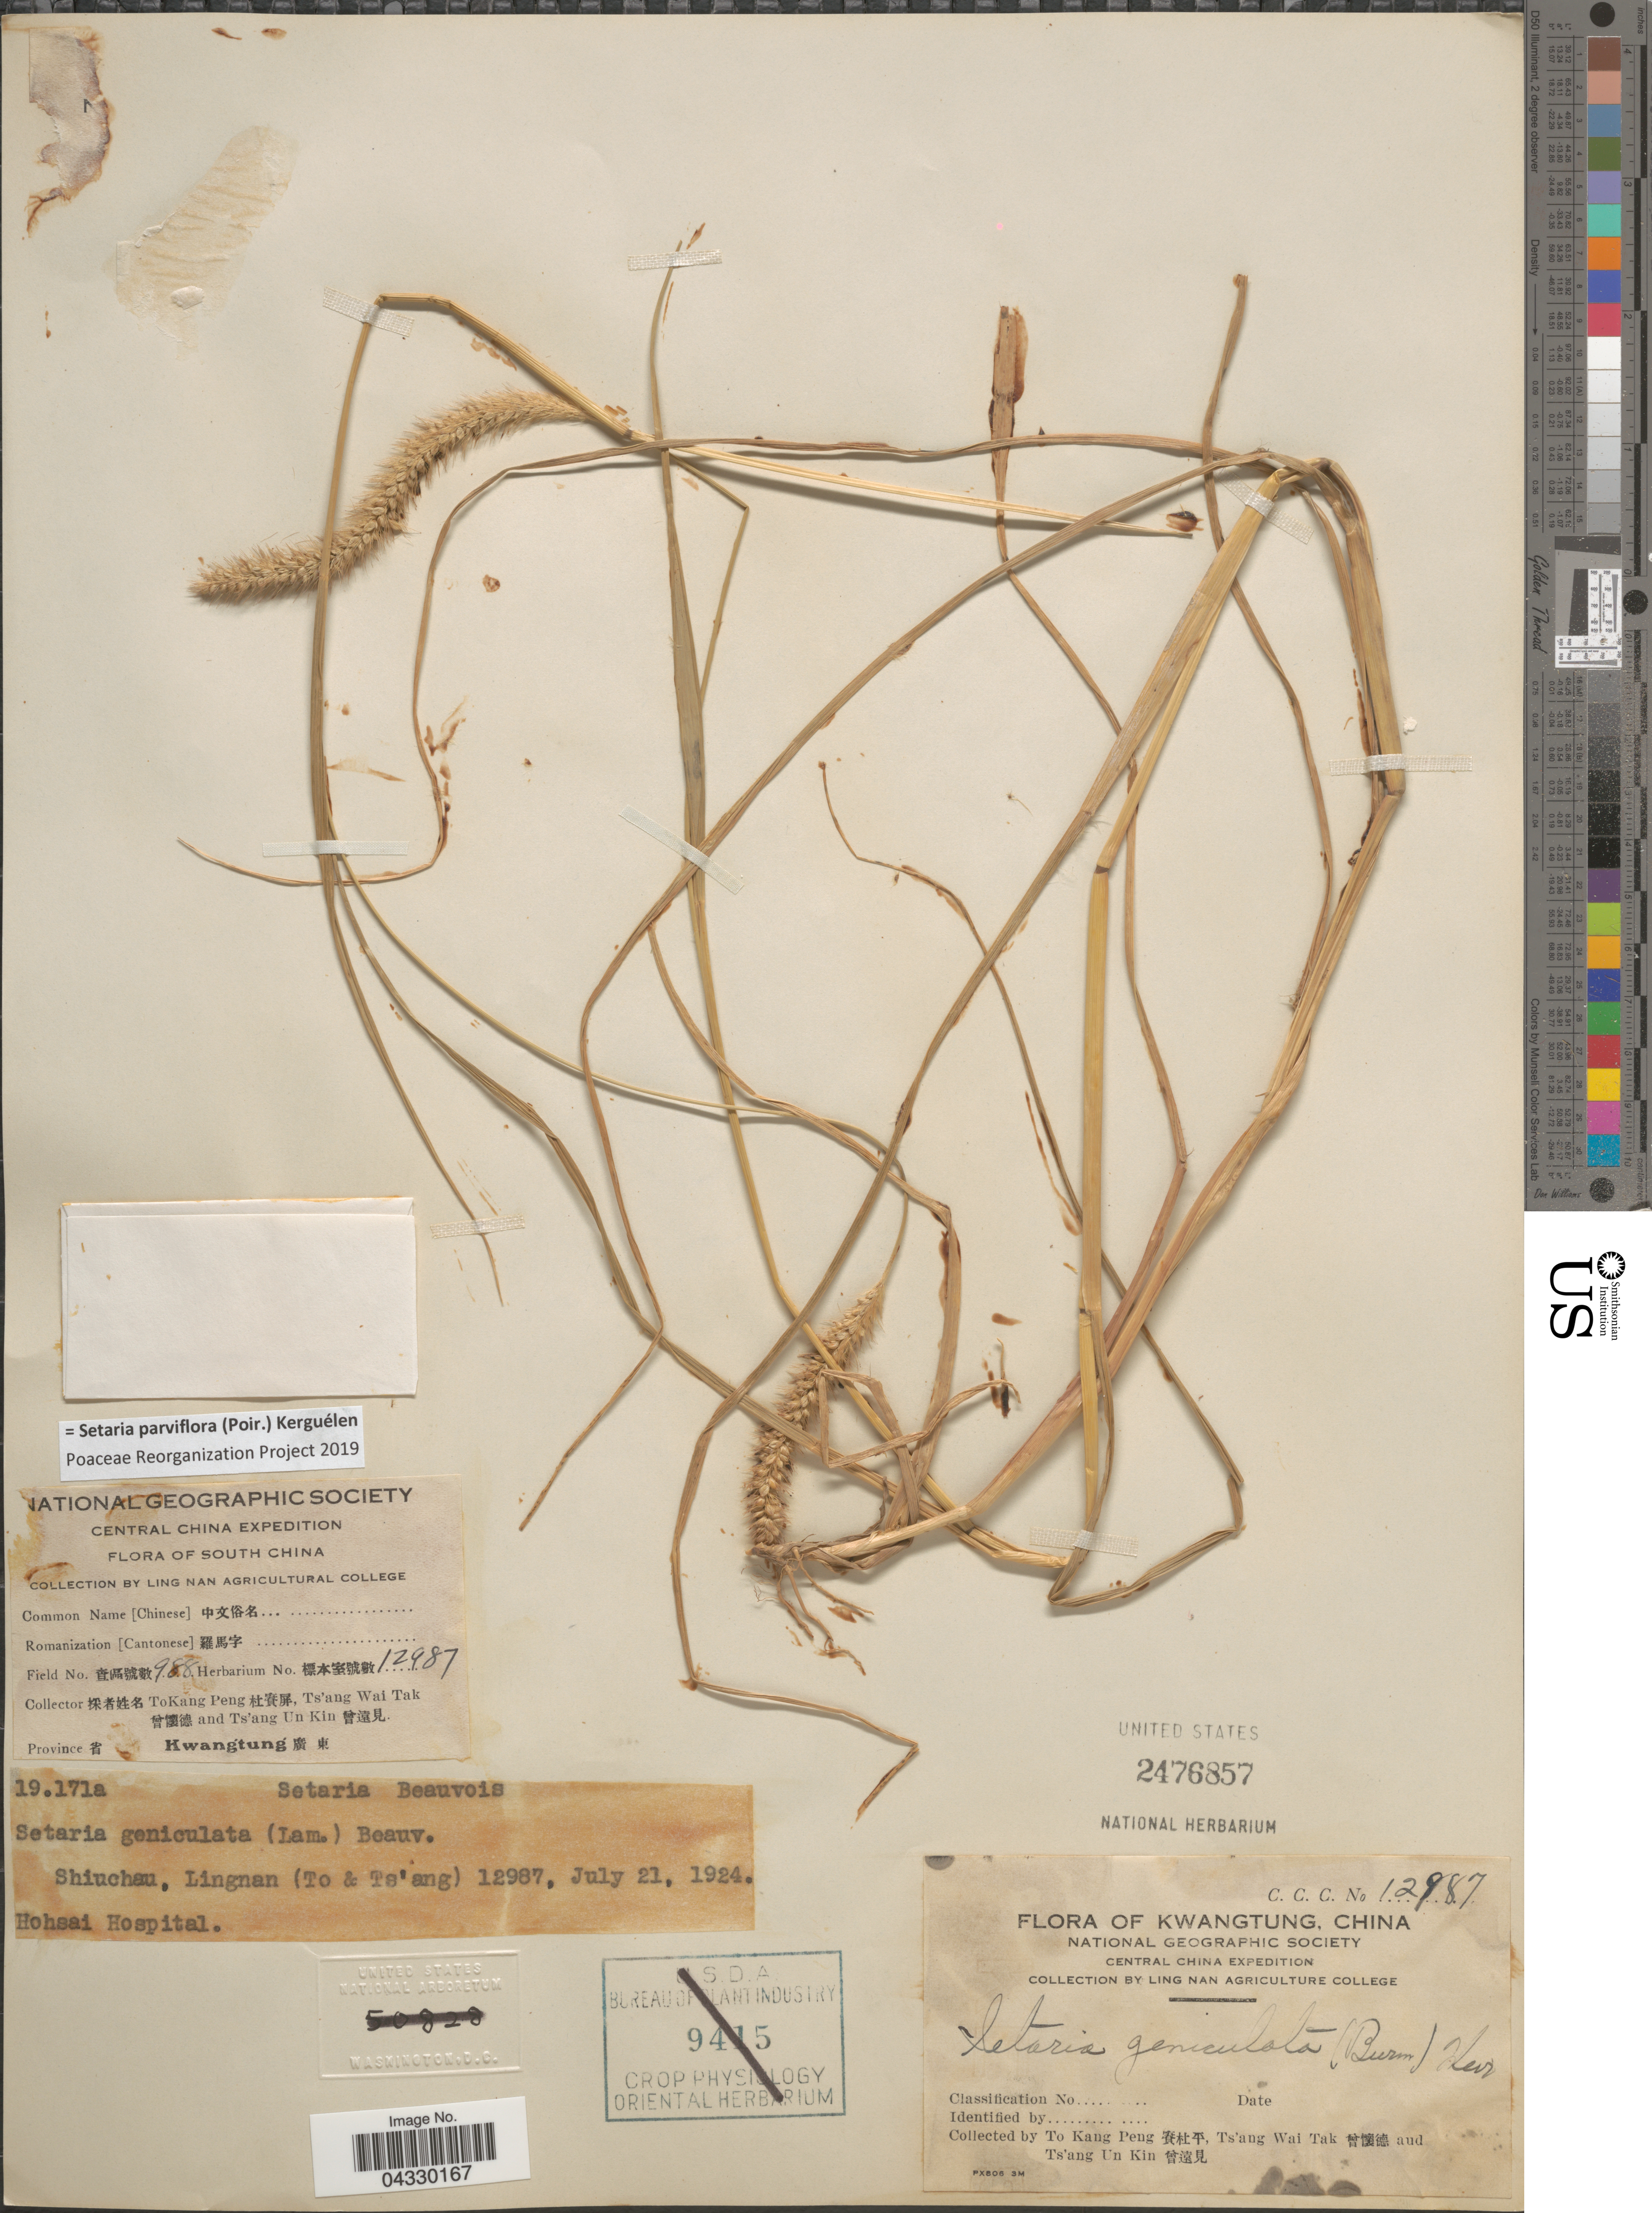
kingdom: Plantae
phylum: Tracheophyta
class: Liliopsida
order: Poales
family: Poaceae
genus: Setaria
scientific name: Setaria parviflora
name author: (Poir.) Kerguélen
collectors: T. K. Peng, W. T. Tsang & Ts' Ang Un Kin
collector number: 12987/19.171a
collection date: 1924-07-21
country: China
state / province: Guangdong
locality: Central China Expedition. South China. Province Kwangtung. Shichau, Lingnan. Hohsai Hospital.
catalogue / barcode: US 2476857